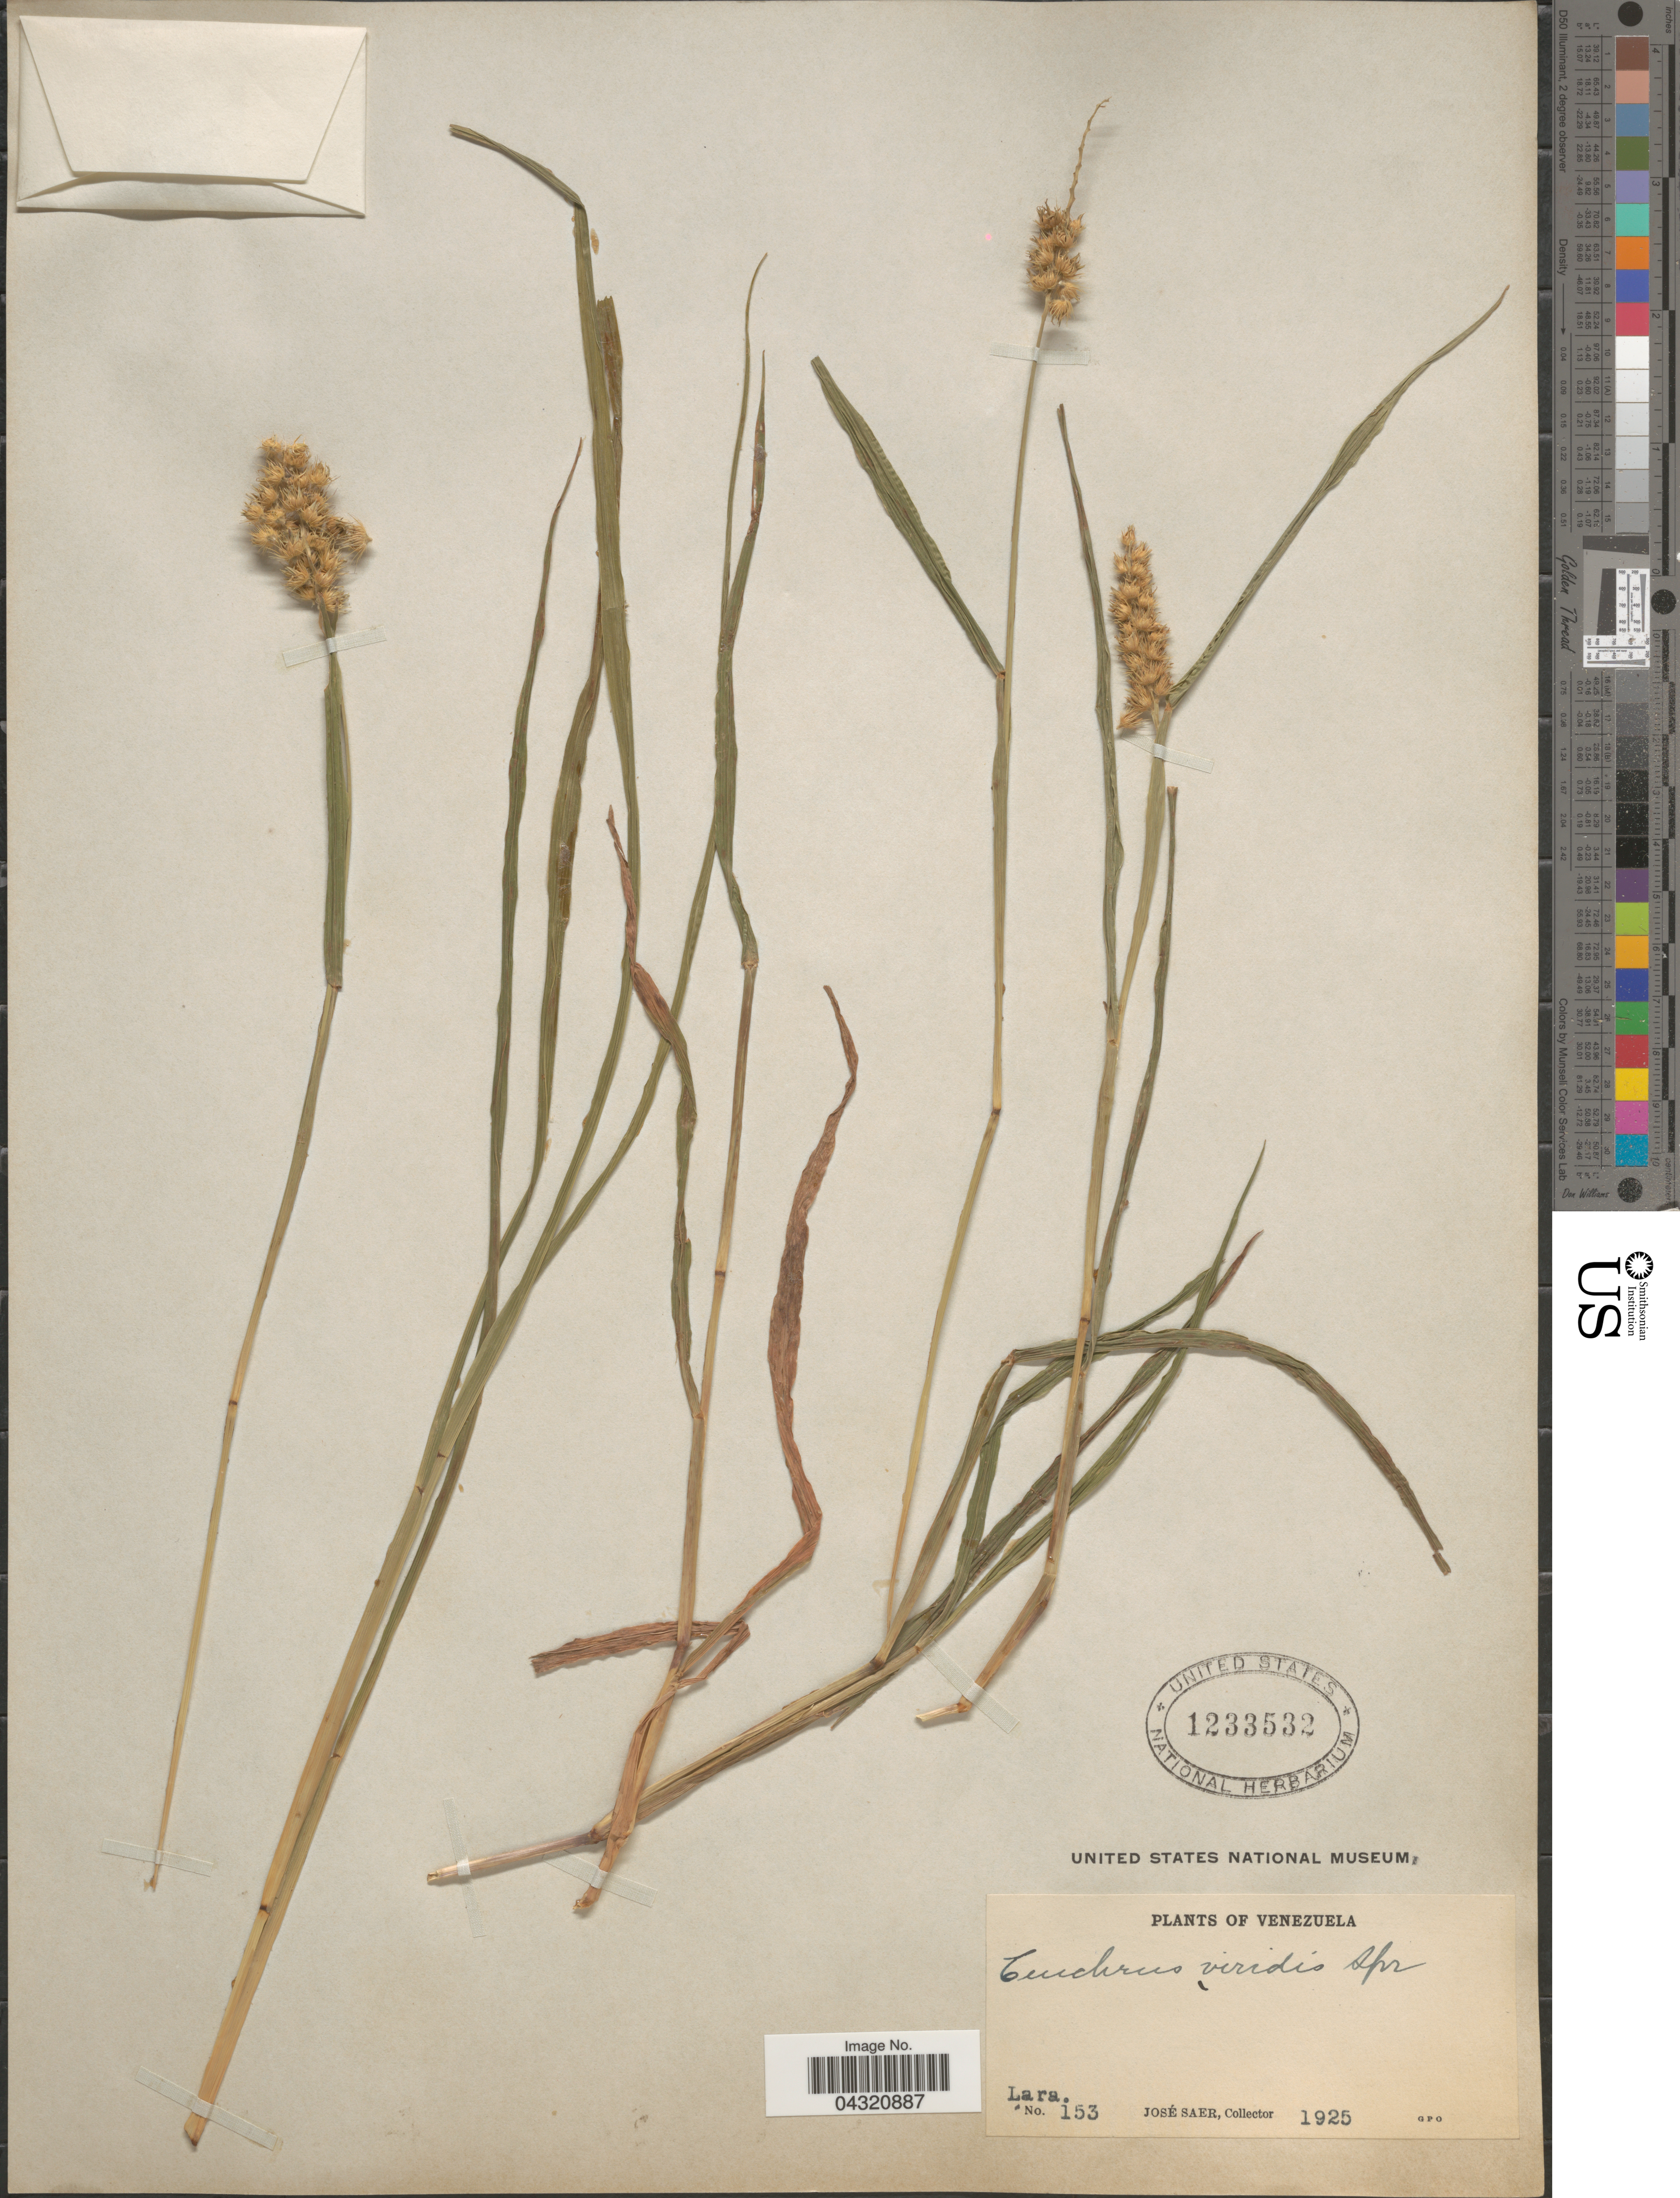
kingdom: Plantae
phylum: Tracheophyta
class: Liliopsida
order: Poales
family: Poaceae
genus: Cenchrus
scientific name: Cenchrus brownii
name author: Roem. & Schult.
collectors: J. Saer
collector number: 153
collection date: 1925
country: Venezuela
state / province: Lara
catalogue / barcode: US 1233532